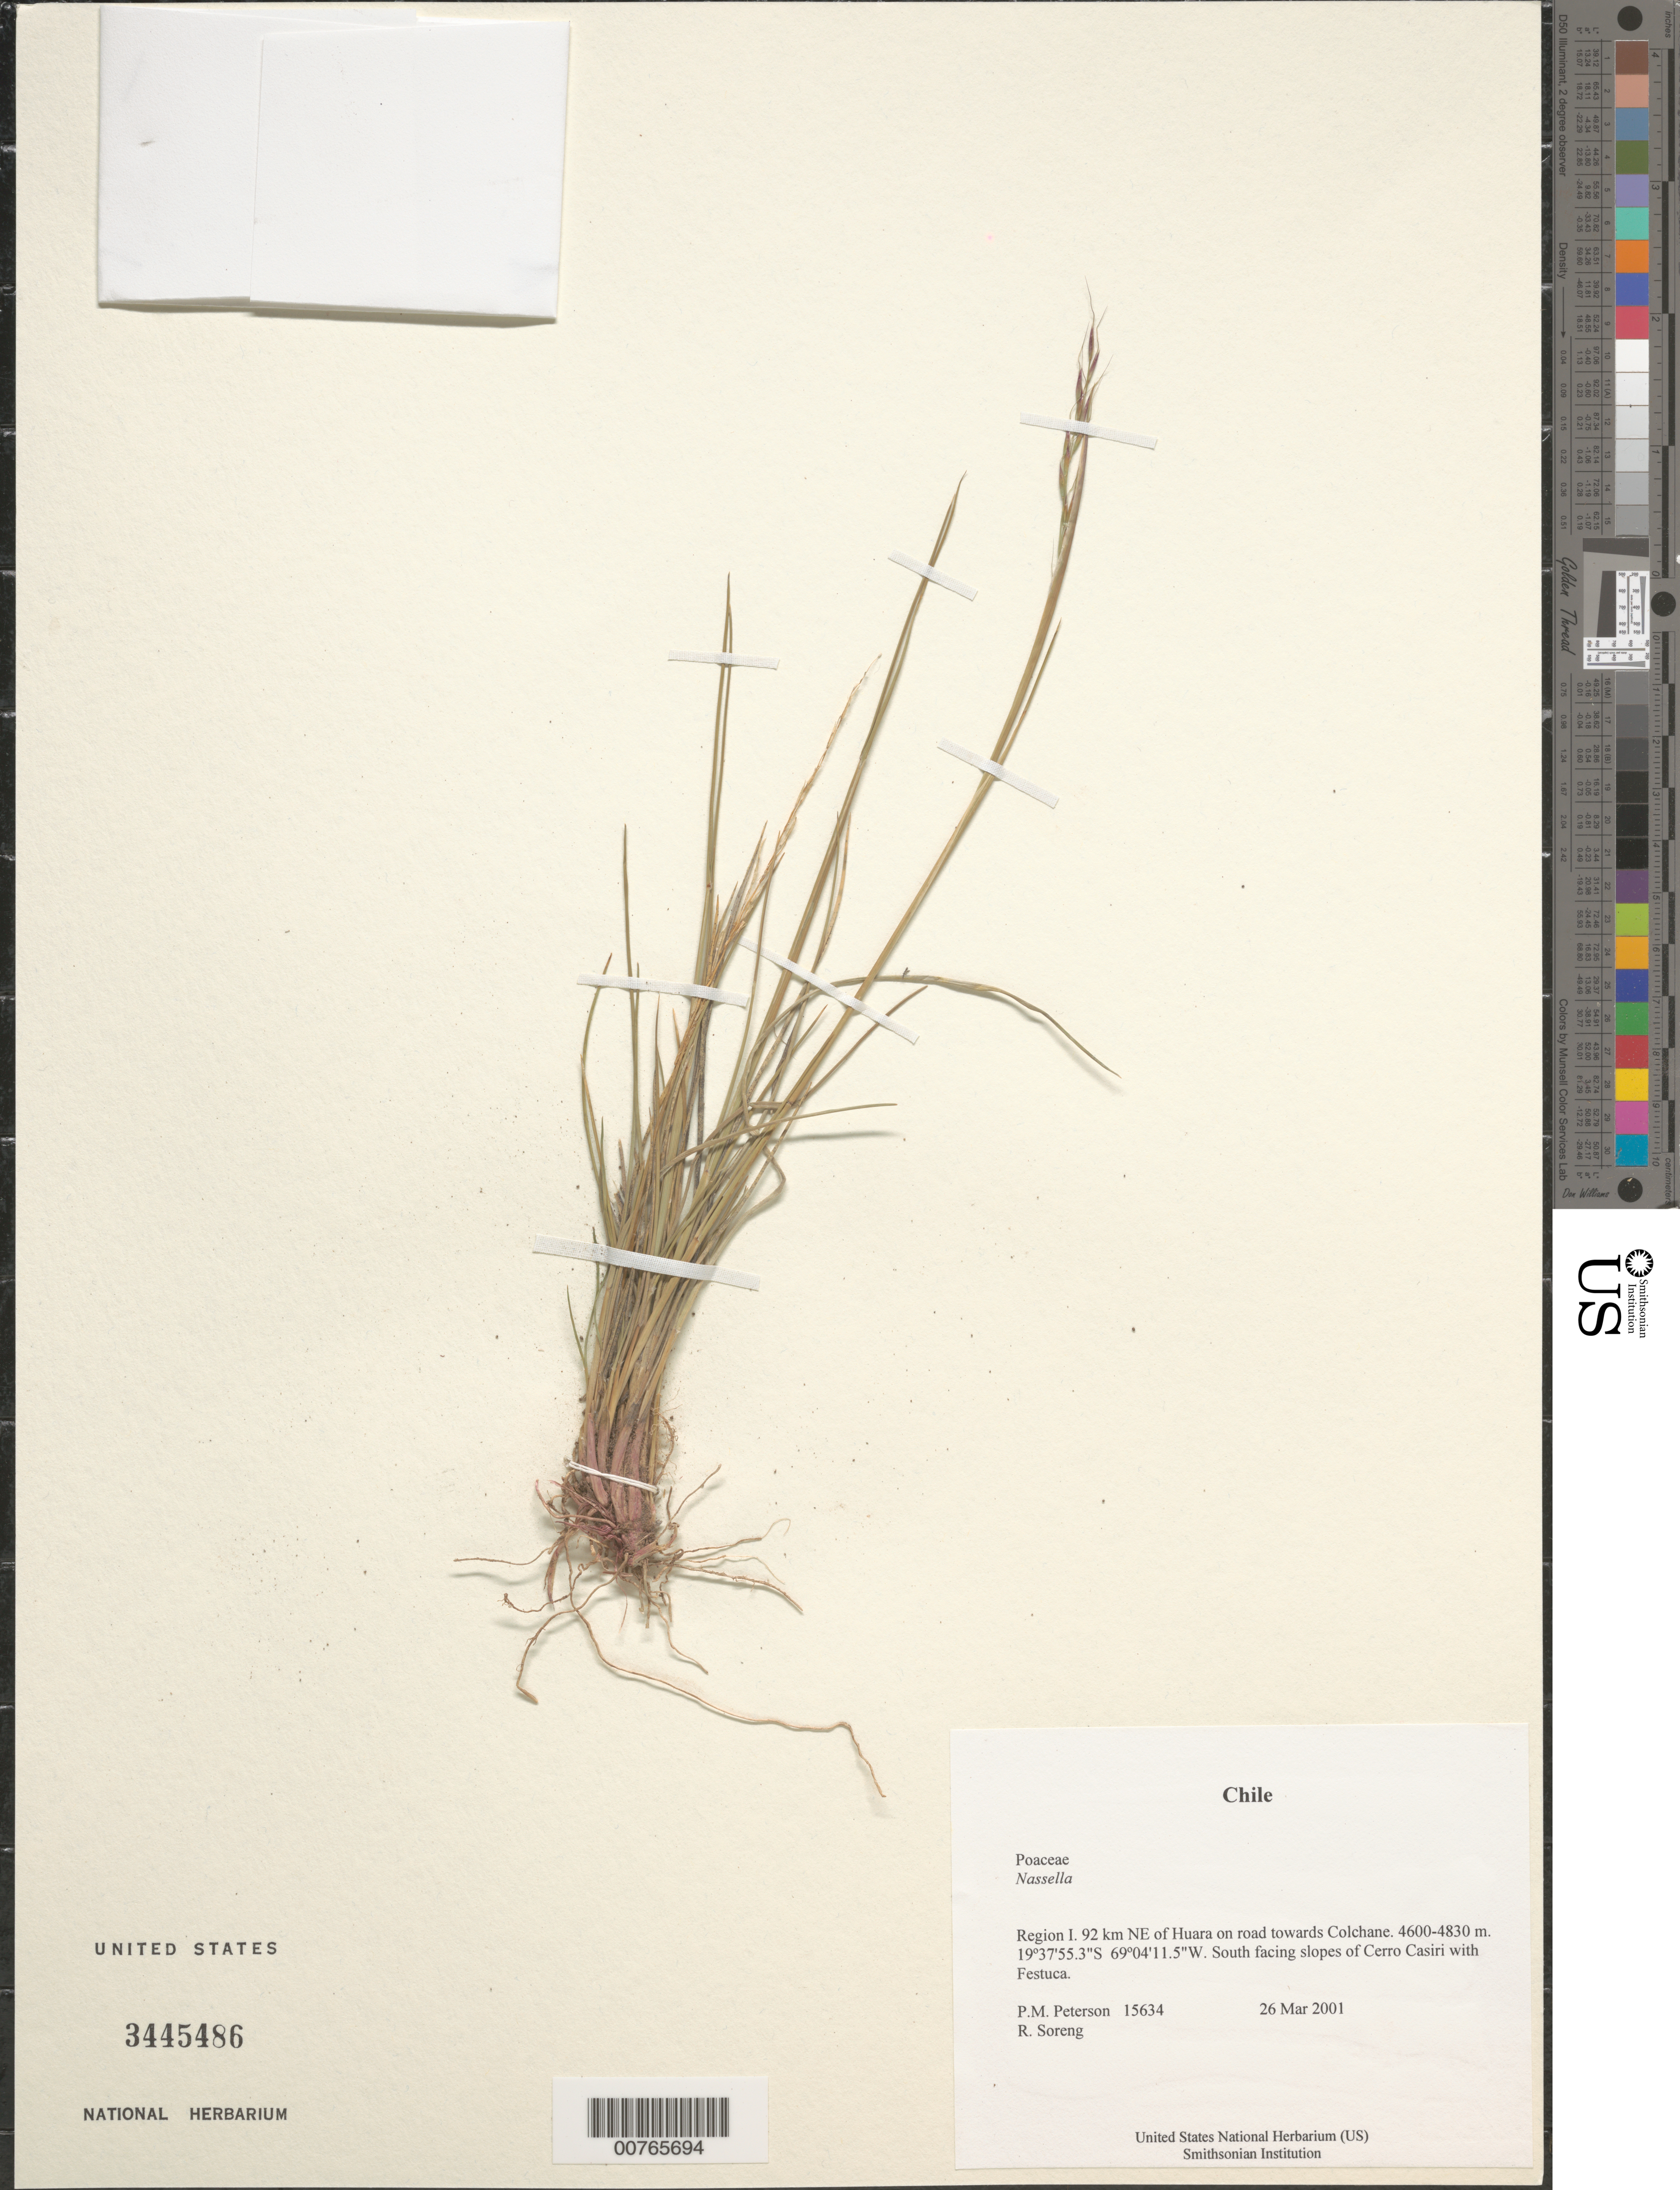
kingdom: Plantae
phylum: Tracheophyta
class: Liliopsida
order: Poales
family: Poaceae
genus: Nassella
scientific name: Nassella rupestris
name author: (Phil.) A.M. Torres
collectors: P. M. Peterson & R. J. Soreng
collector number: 15634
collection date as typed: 26 Mar 2001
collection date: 2001-03-26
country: Chile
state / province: Tarapacá (I)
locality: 92 km NE of Huara on road towards Colchane.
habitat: South facing slopes of Cerro Casiri with Festuca.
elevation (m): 4600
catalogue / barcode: US 3445486